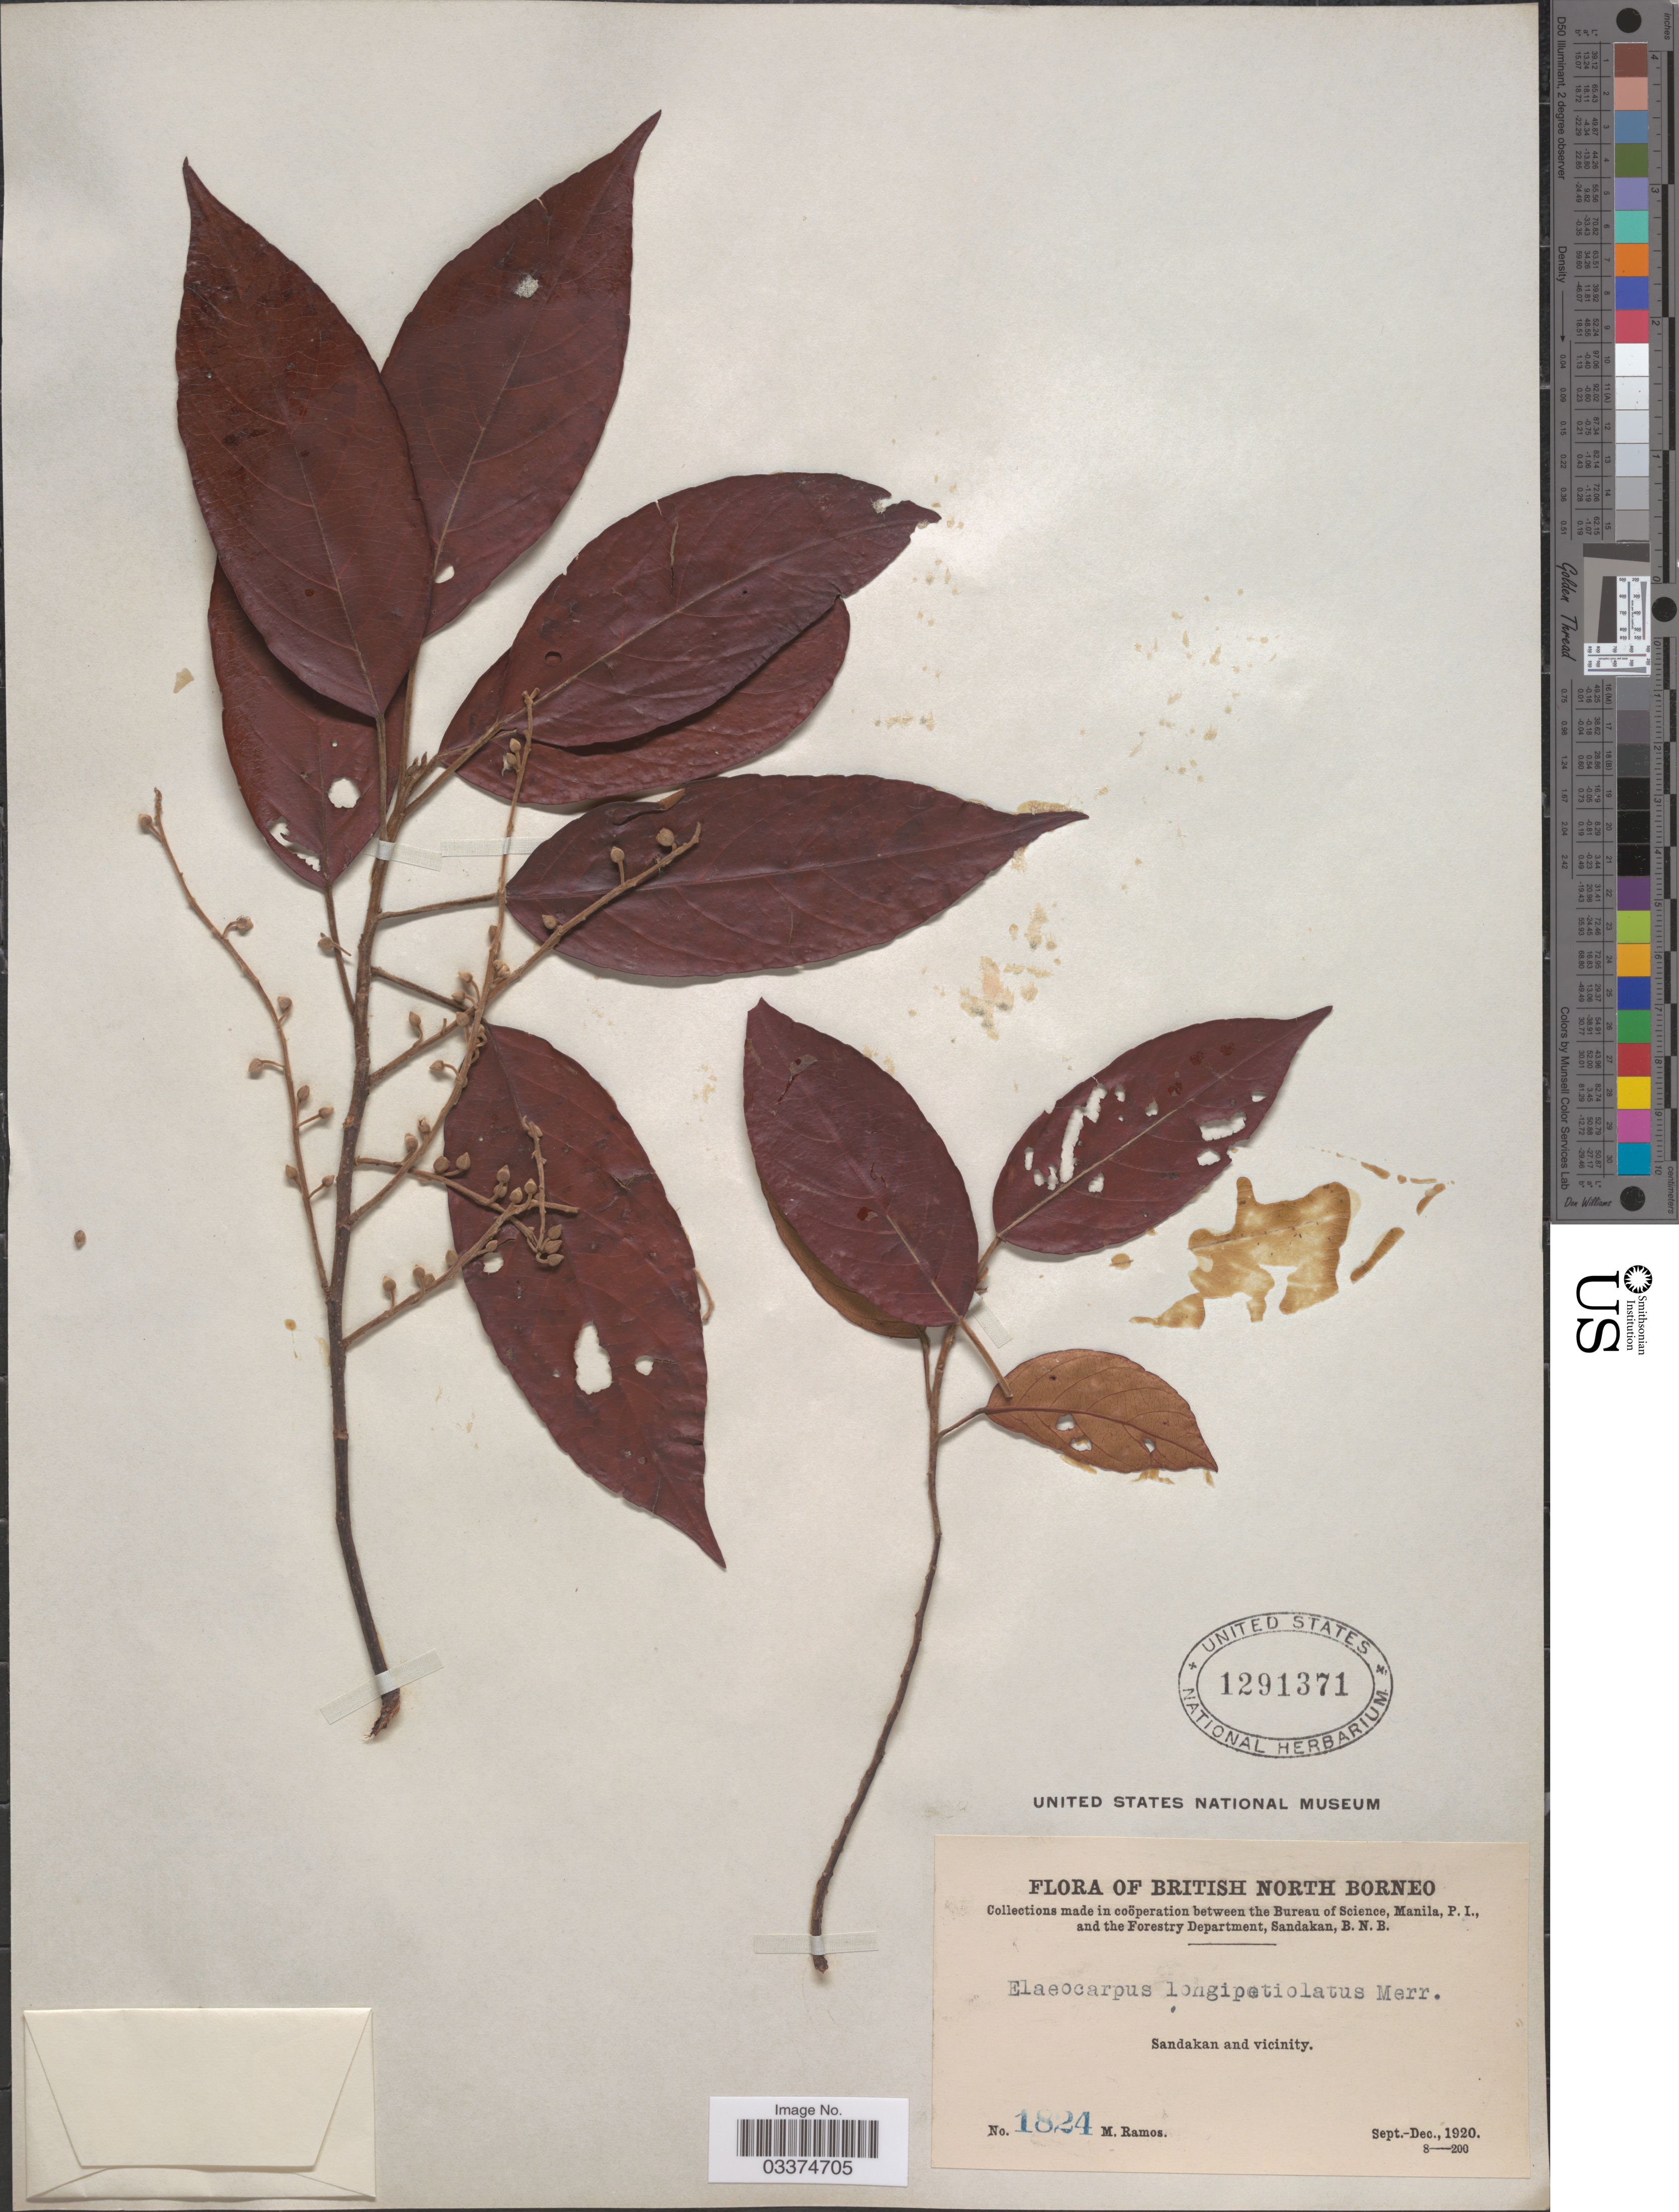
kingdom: Plantae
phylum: Tracheophyta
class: Magnoliopsida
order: Oxalidales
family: Elaeocarpaceae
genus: Elaeocarpus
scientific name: Elaeocarpus stipularis var. longipetiolatus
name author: Merr.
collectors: M. Ramos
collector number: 1824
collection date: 1920-09/1920-12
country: Malaysia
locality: British North Borneo. Sandakan and vicinity.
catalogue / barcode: US 1291371